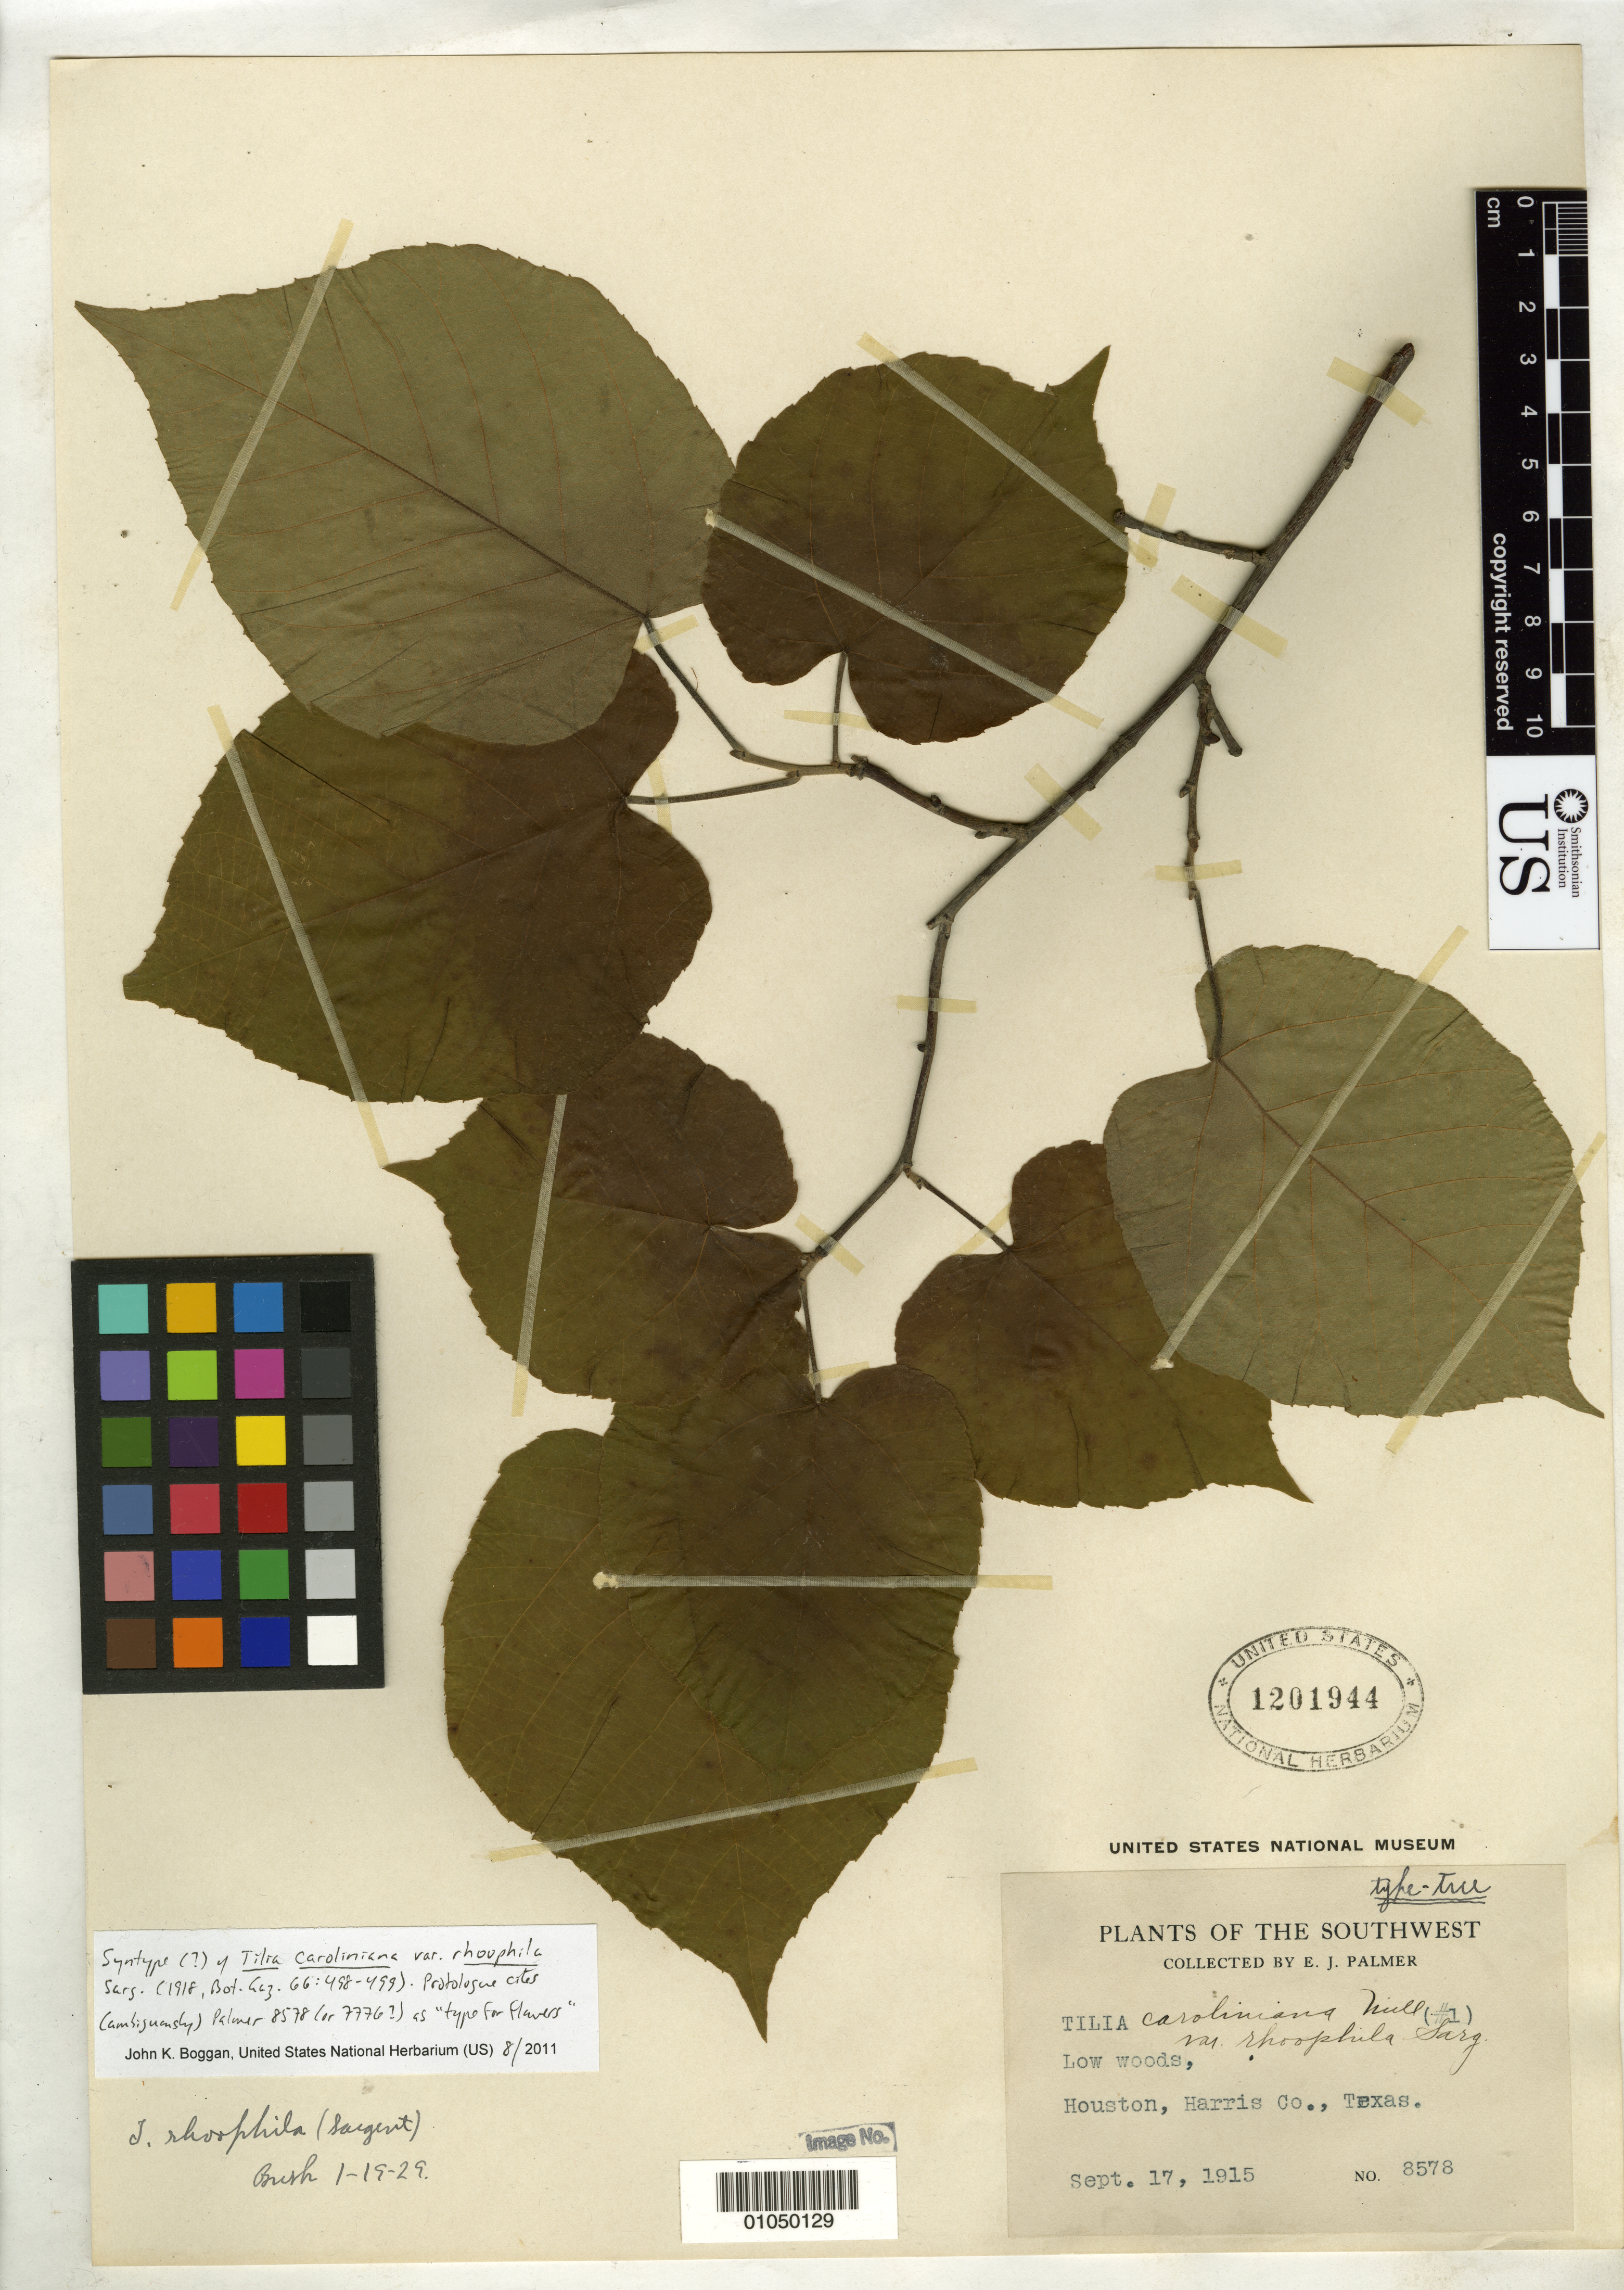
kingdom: Plantae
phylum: Tracheophyta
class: Magnoliopsida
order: Malvales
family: Malvaceae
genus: Tilia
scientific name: Tilia caroliniana var. rhoophila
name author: Sarg.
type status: Possible Syntype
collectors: E. J. Palmer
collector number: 8578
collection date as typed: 17 Sep 1915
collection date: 1915-09-17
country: United States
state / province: Texas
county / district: Harris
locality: Houston, Harris Co.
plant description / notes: Annotated (by Sargent?) as "type-tree". Protologue ambiguously cites Palmer 8578 (or 7776?) as "type for flowers".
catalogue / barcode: US 1201944